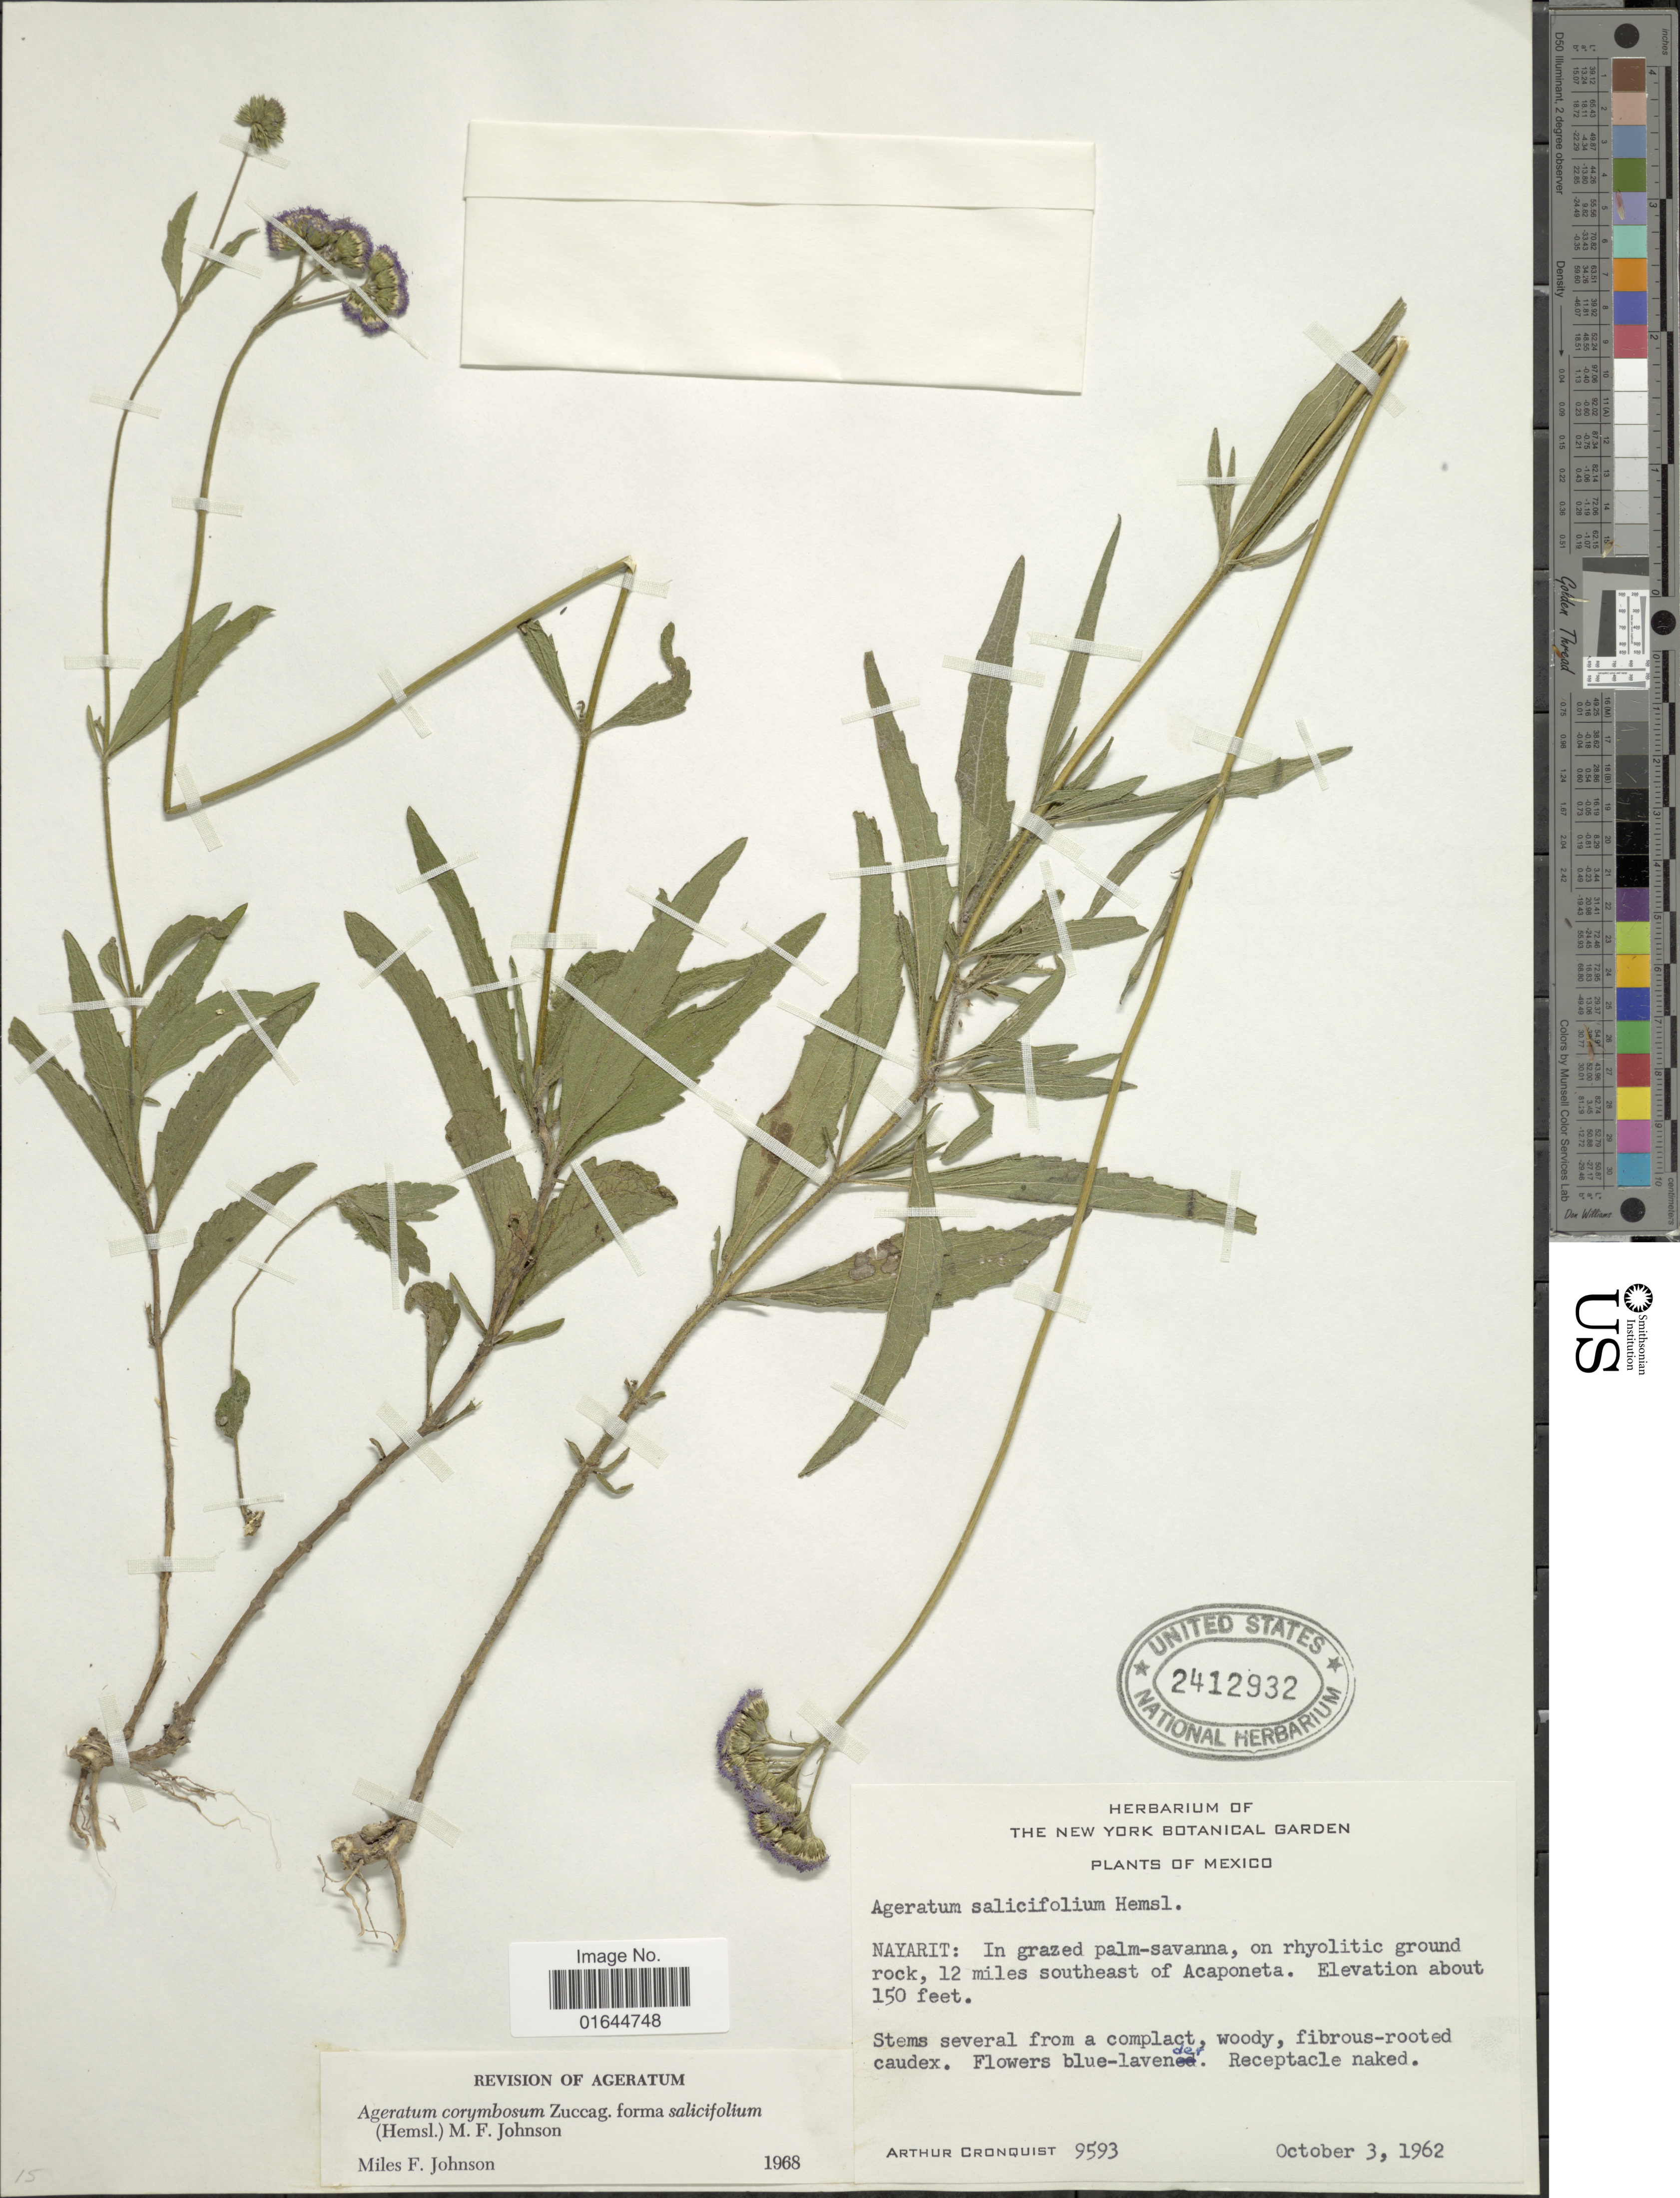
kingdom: Plantae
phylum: Tracheophyta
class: Magnoliopsida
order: Asterales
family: Asteraceae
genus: Ageratum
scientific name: Ageratum corymbosum f. salicifolium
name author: (Hemsl.) M.F. Johnson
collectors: A. J. Cronquist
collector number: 9593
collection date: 1962-10-03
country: Mexico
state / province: Nayarit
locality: Mexico, Nayarit: 12 miles southwest of Acaponeta.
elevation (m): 46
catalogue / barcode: US 2412932